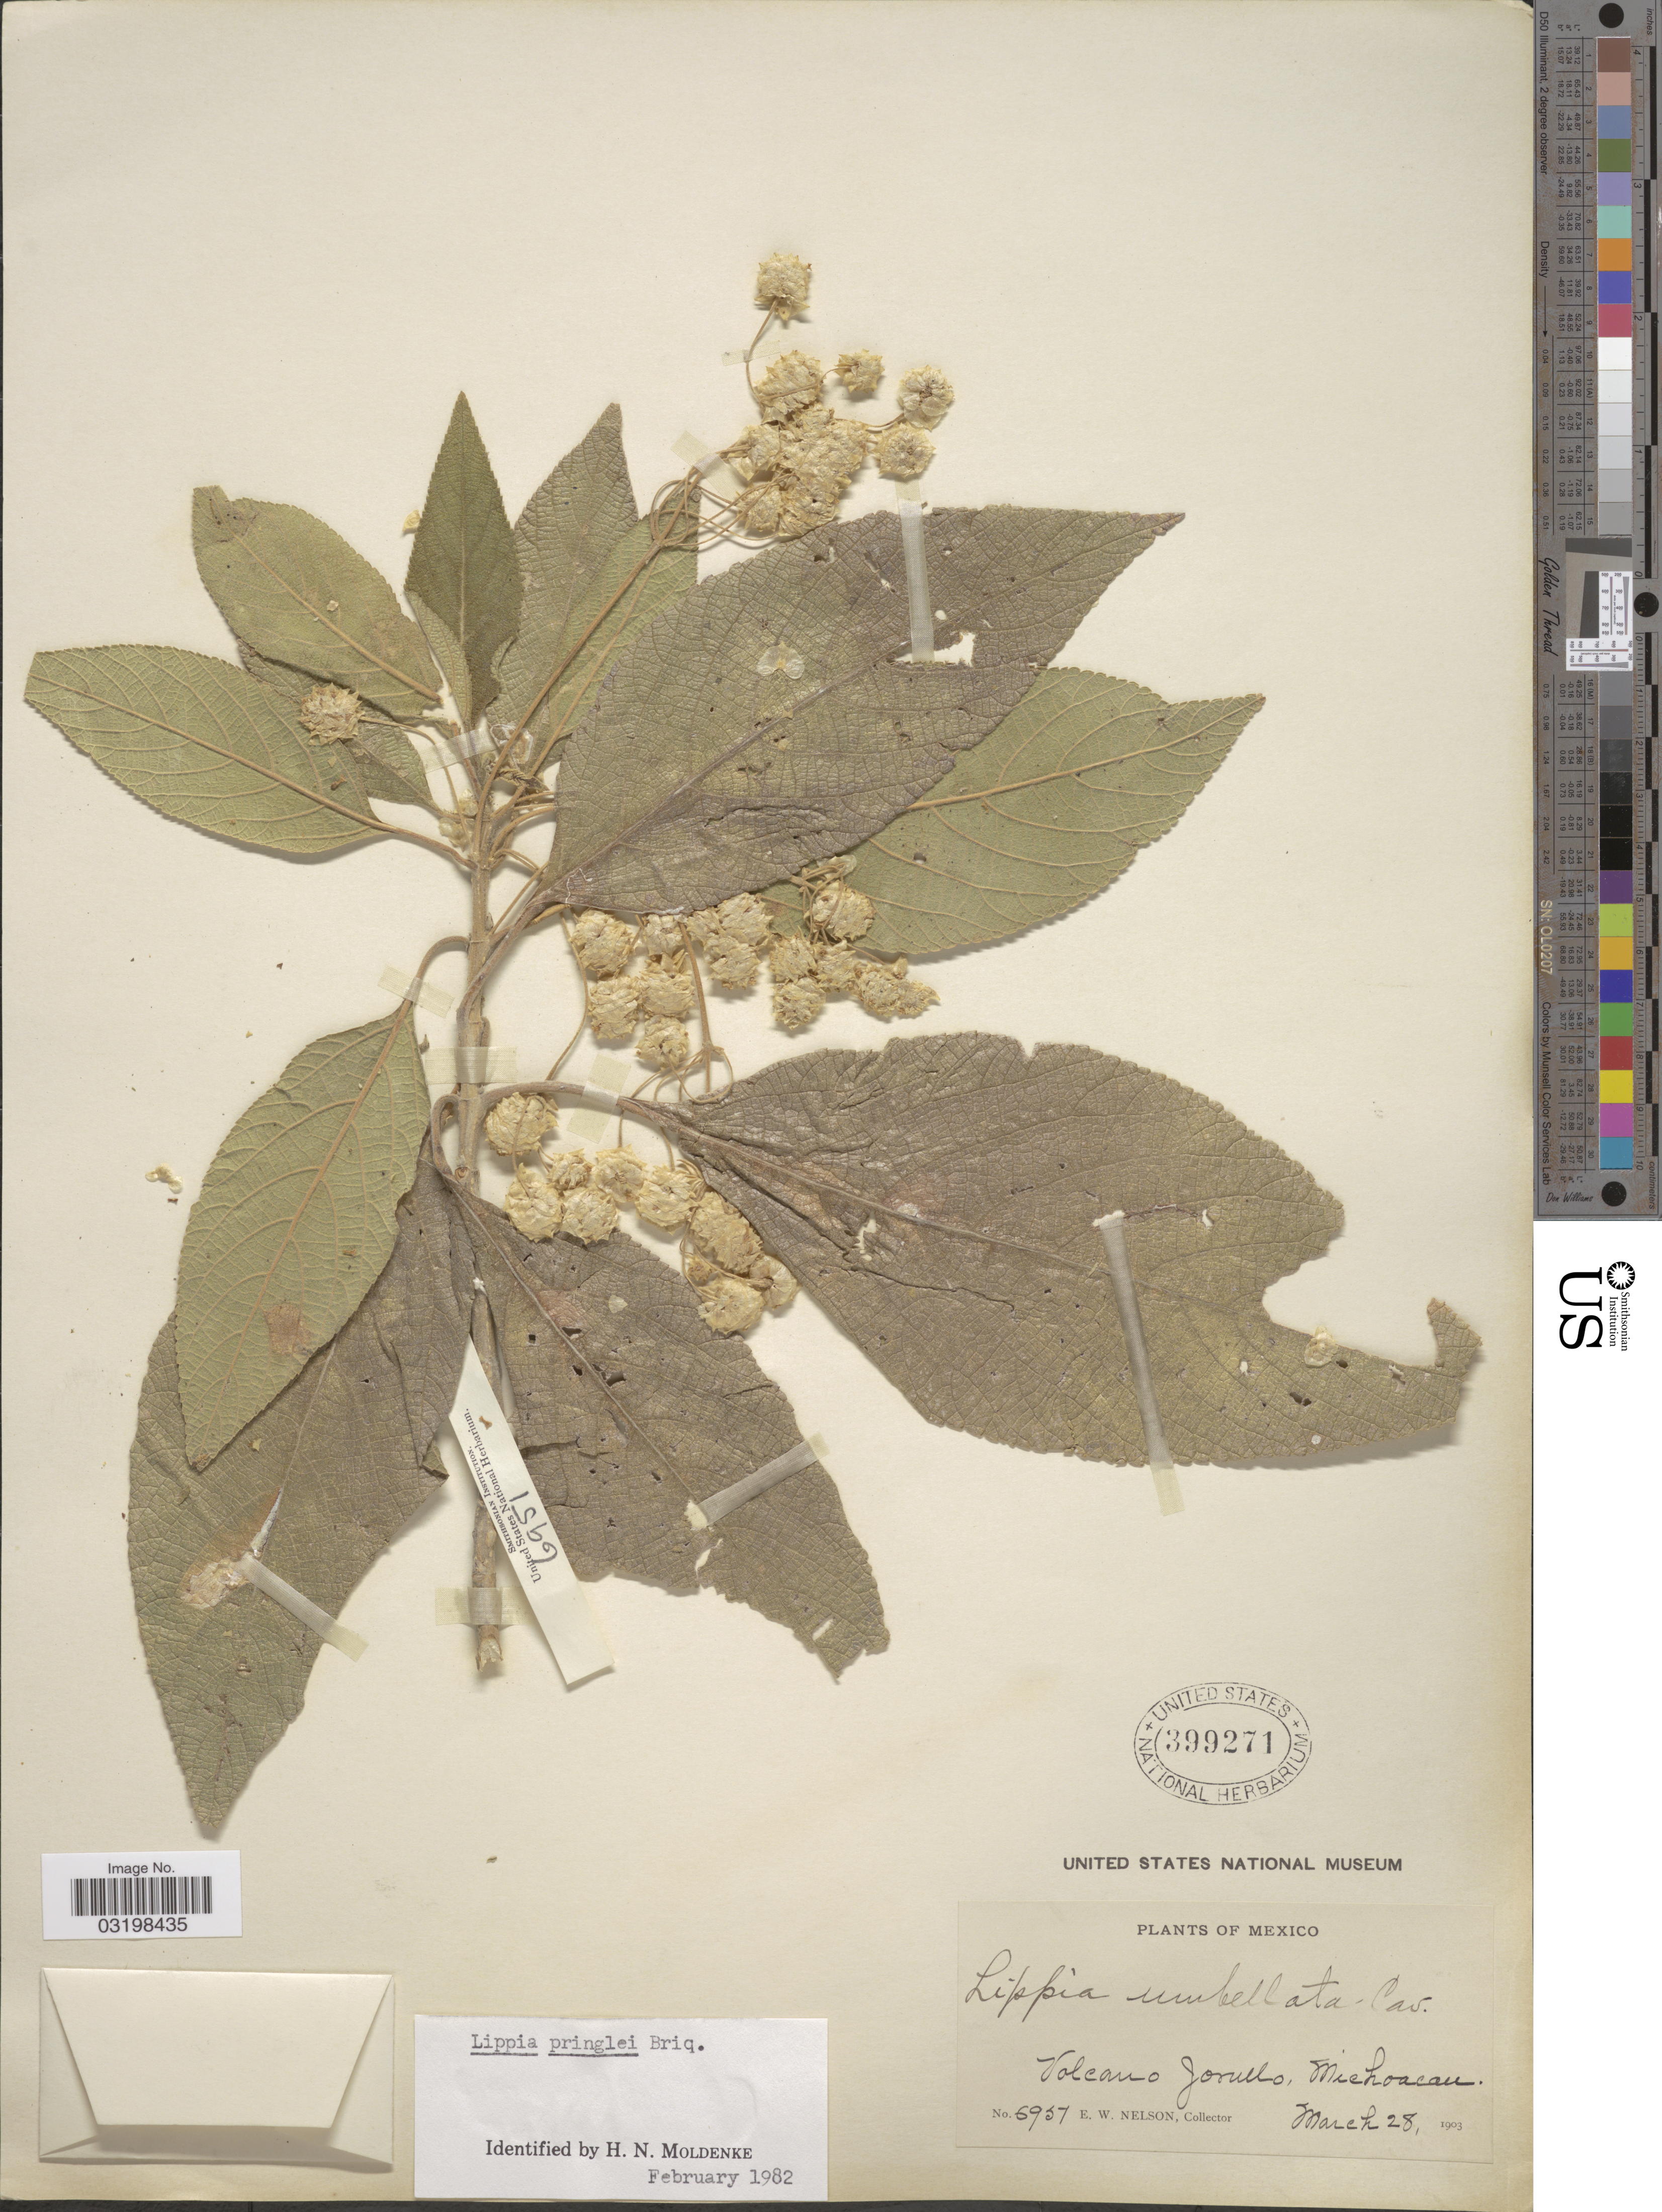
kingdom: Plantae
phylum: Tracheophyta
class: Magnoliopsida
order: Lamiales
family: Verbenaceae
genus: Lippia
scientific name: Lippia umbellata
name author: Cav.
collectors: E. W. Nelson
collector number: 6957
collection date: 1903-03-28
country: Mexico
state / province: Michoacán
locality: Volcano Jorullo.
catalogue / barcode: US 399271